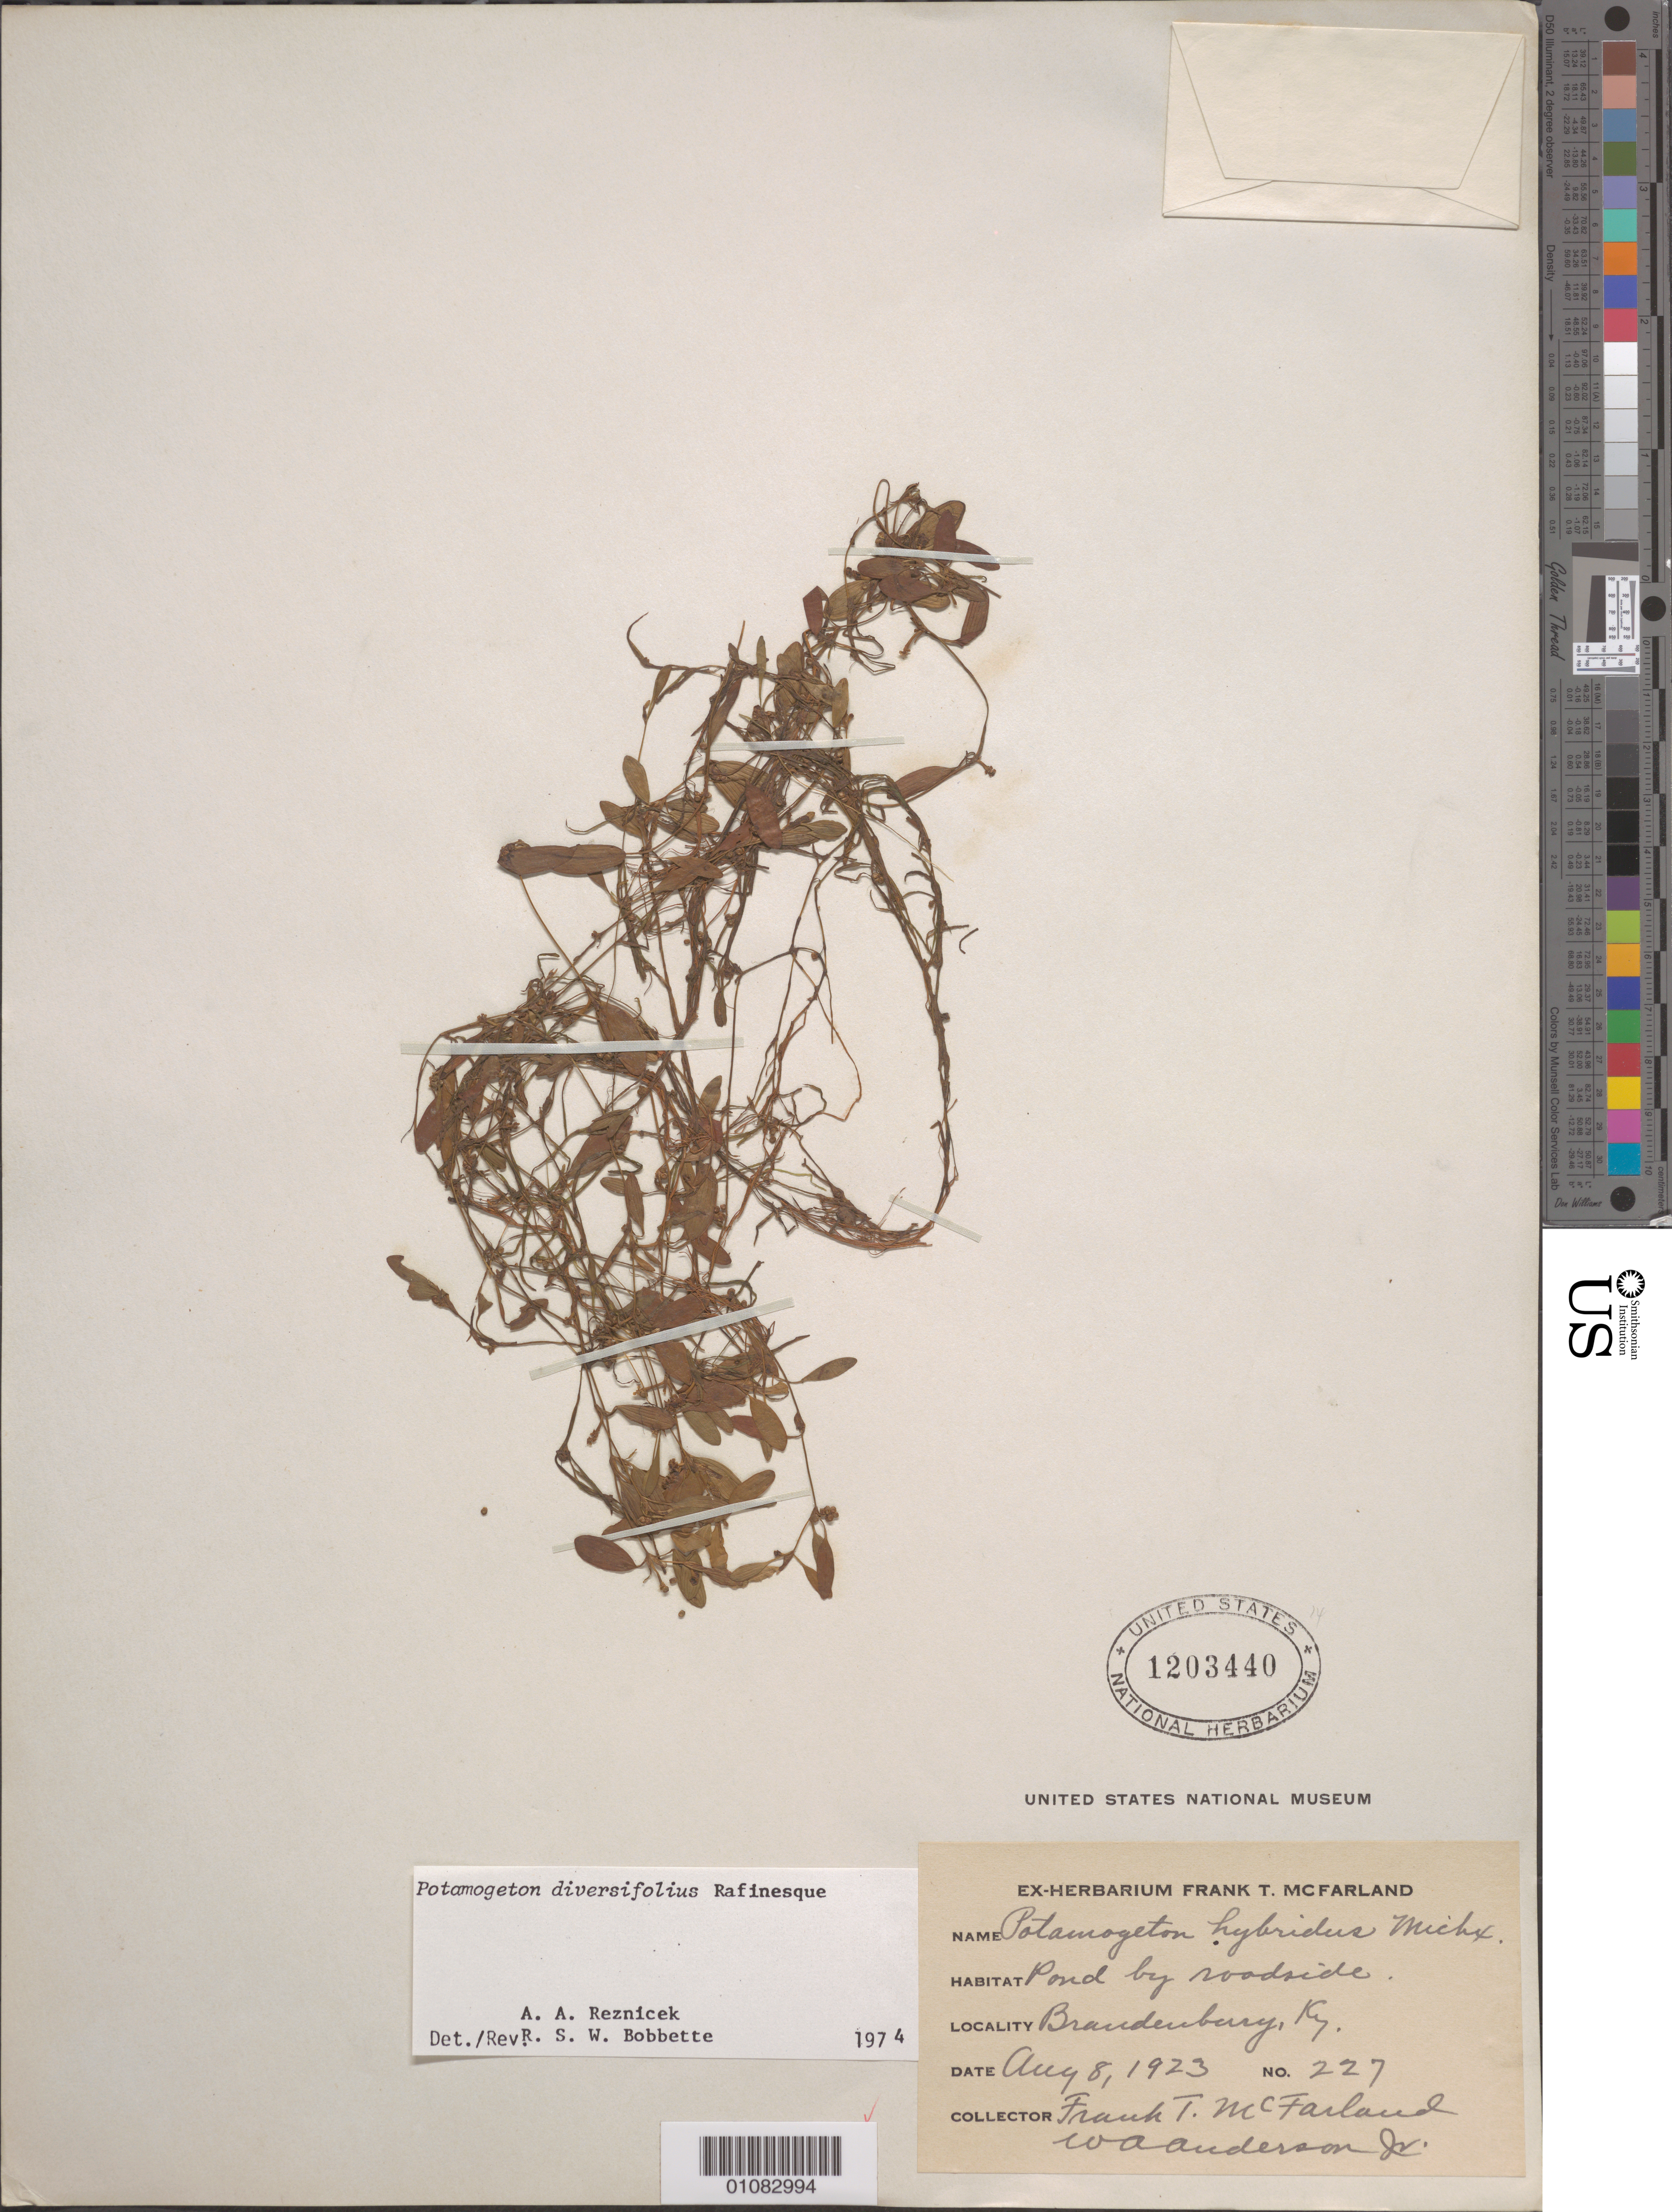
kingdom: Plantae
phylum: Tracheophyta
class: Liliopsida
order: Alismatales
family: Potamogetonaceae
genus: Potamogeton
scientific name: Potamogeton diversifolius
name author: Raf.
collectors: F. McFarland & W. A. Anderson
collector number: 227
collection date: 1923-08-08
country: United States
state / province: Kentucky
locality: Brandenburg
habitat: Pond by roadside.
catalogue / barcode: US 1203440